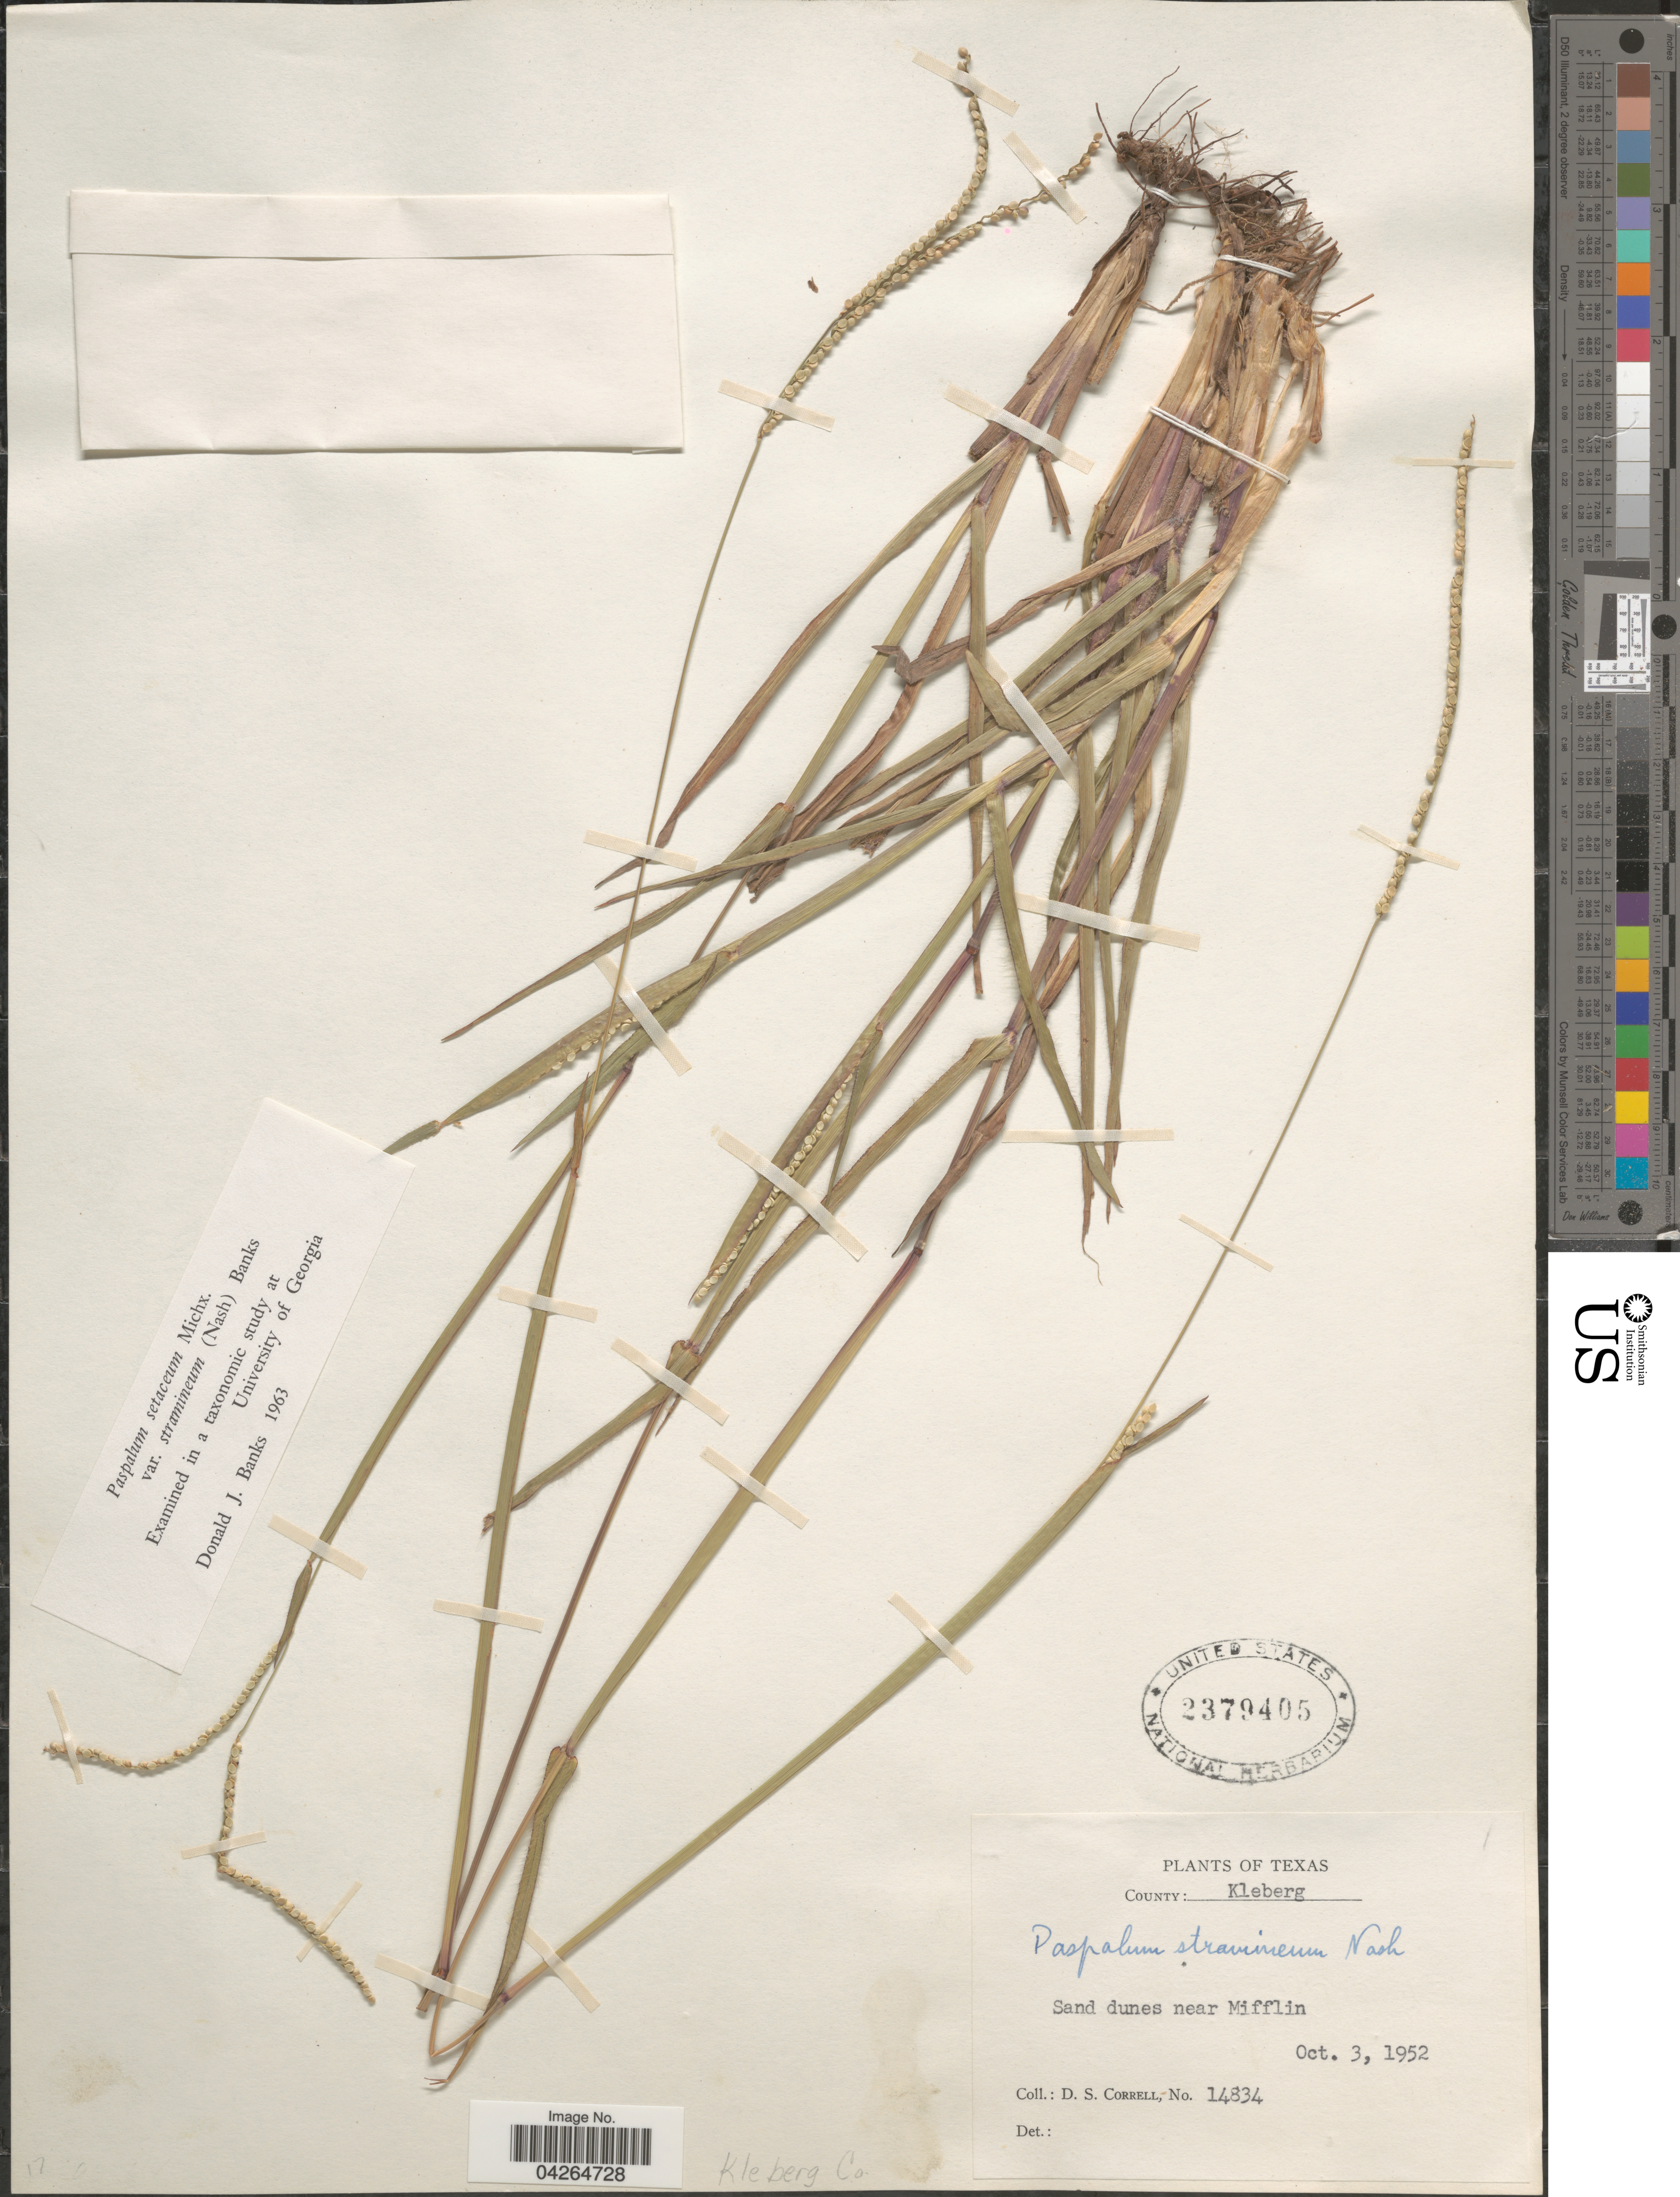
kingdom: Plantae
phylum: Tracheophyta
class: Liliopsida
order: Poales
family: Poaceae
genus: Paspalum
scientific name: Paspalum setaceum var. stramineum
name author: (Nash) D.J. Banks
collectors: D. S. Correll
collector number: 14834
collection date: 1952-10-03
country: United States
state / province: Texas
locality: County: Kleberg. Sand dunes near Mifflin.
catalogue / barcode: US 2379405